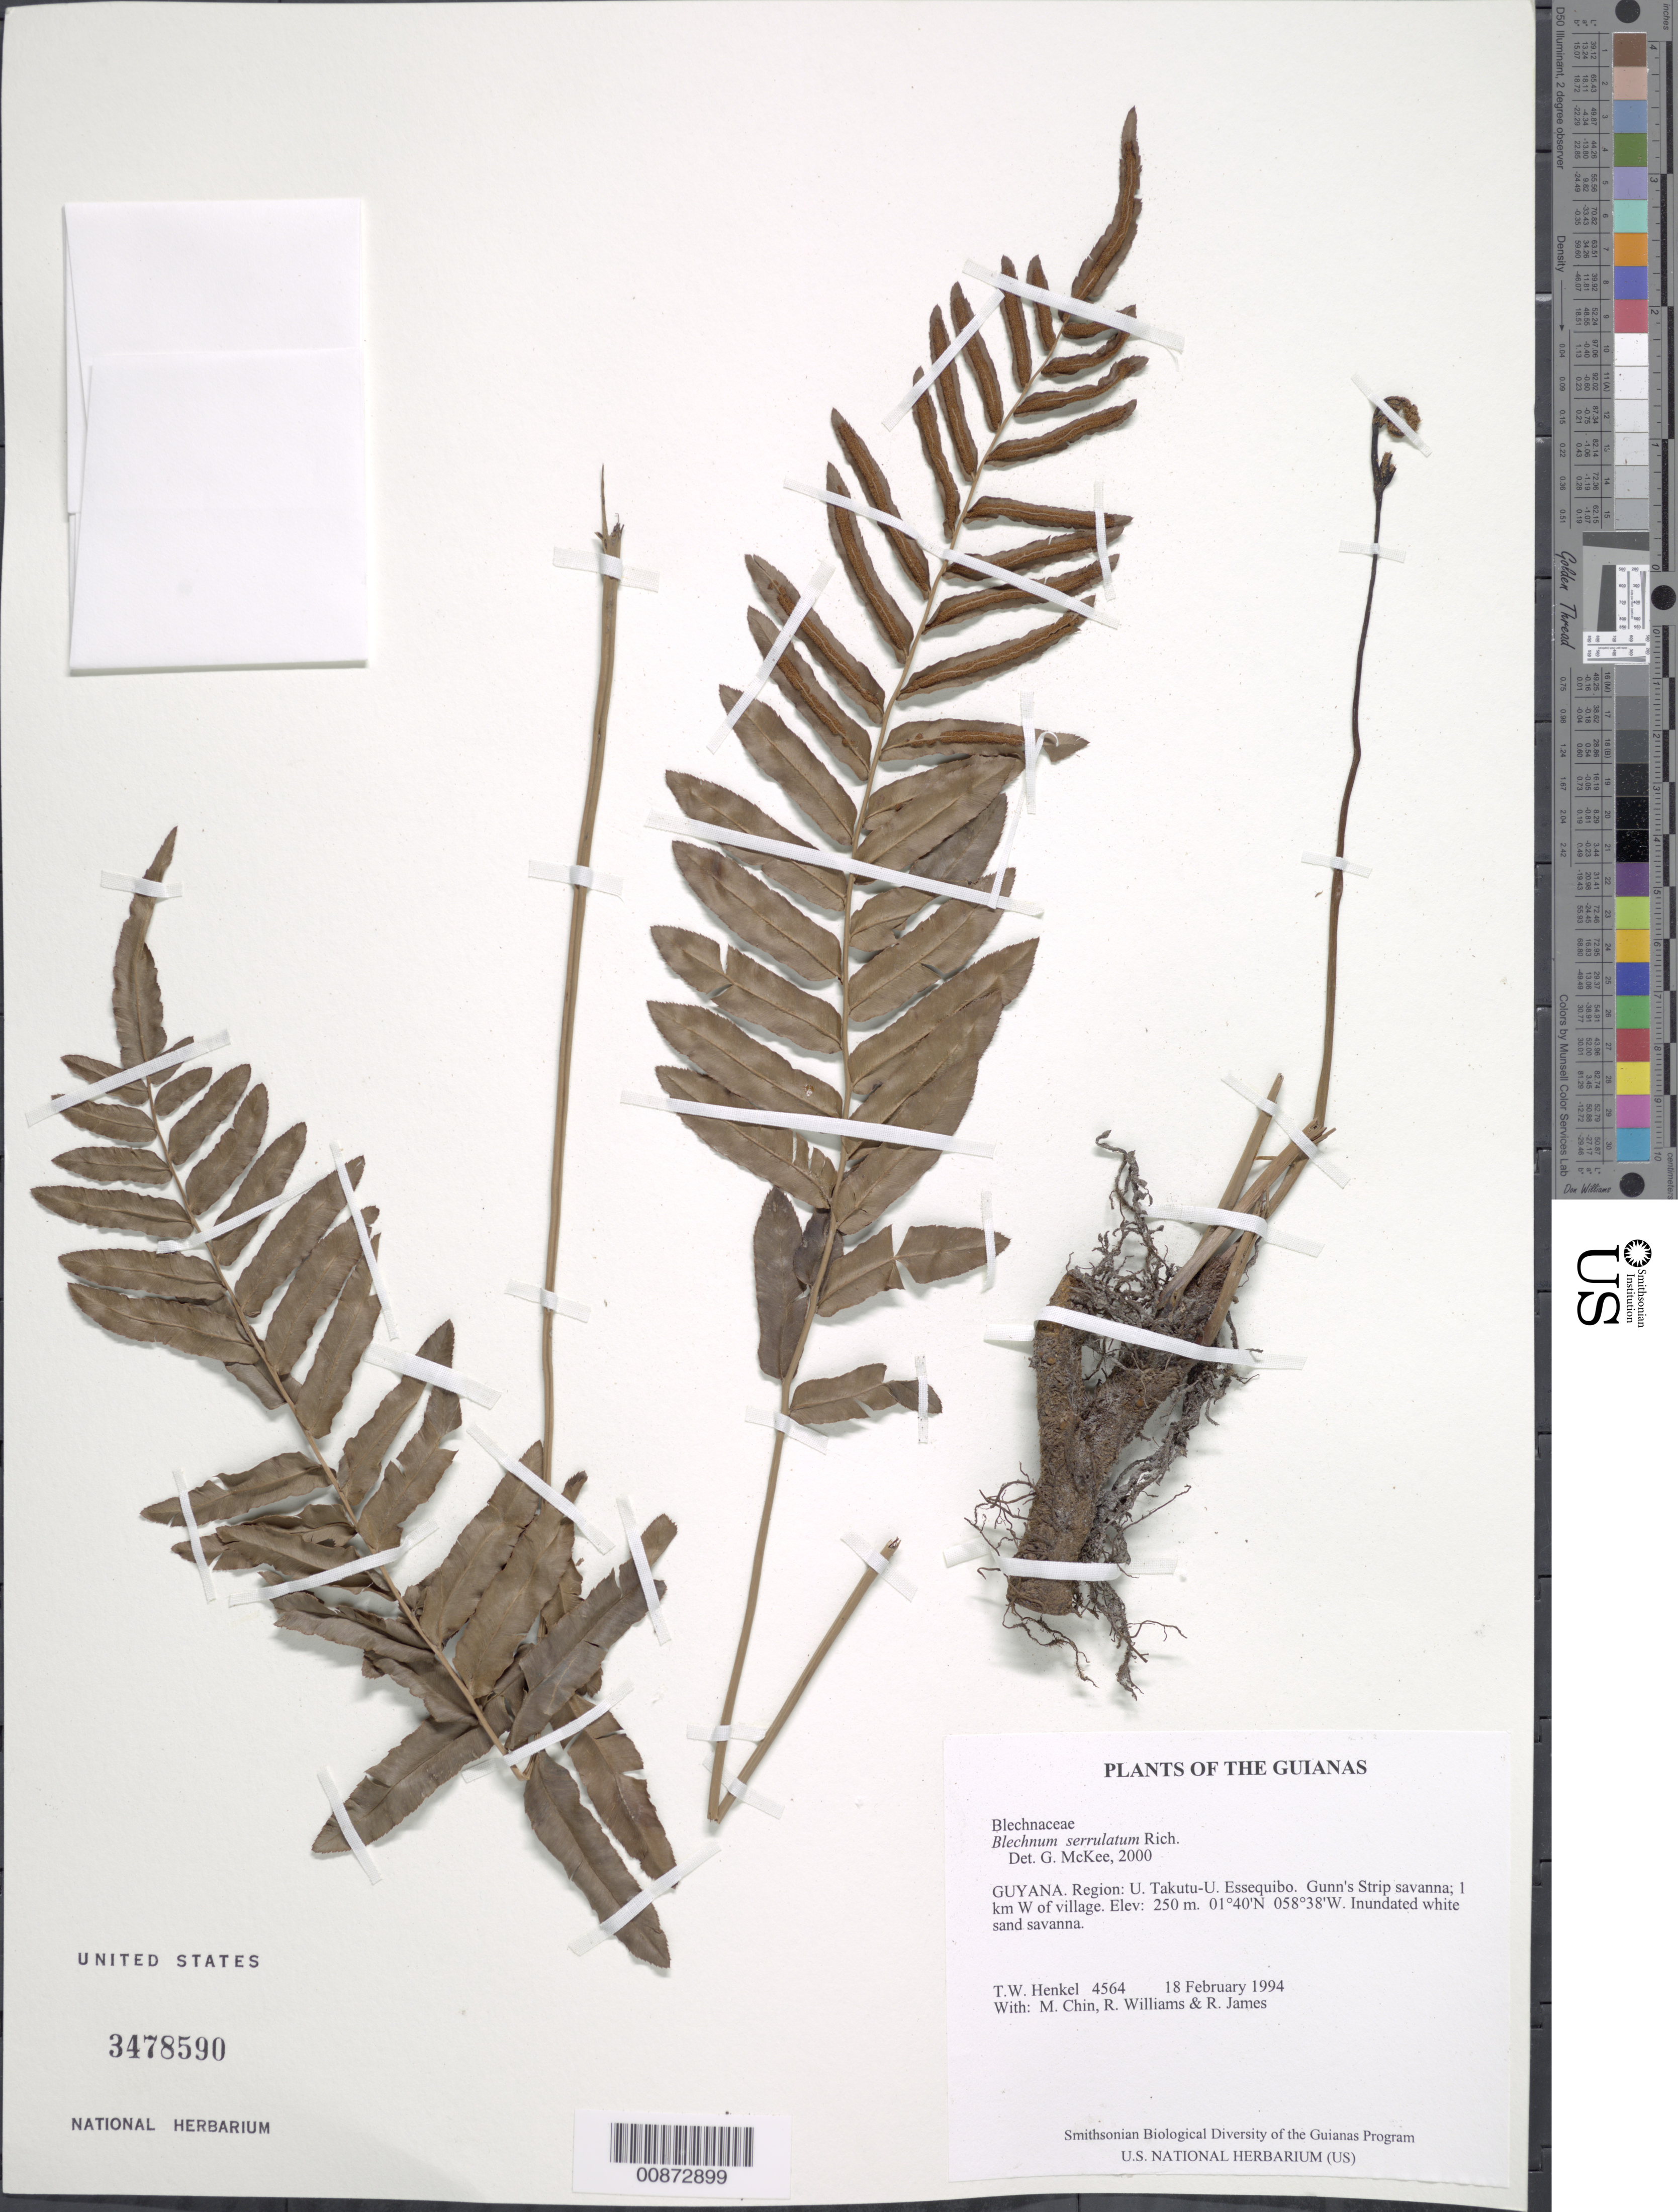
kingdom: Plantae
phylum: Tracheophyta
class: Polypodiopsida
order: Polypodiales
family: Blechnaceae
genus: Telmatoblechnum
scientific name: Telmatoblechnum serrulatum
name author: (Rich.) Perrie et al.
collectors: T. Henkel, M. Chin, R. Williams & R. James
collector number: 4564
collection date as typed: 18 February 1994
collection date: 1994-02-18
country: Guyana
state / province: U. Takutu-U. Essequibo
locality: Gunn's Strip savanna; 1 km W of village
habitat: Inundated white sand savanna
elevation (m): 250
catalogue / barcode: US 3478590